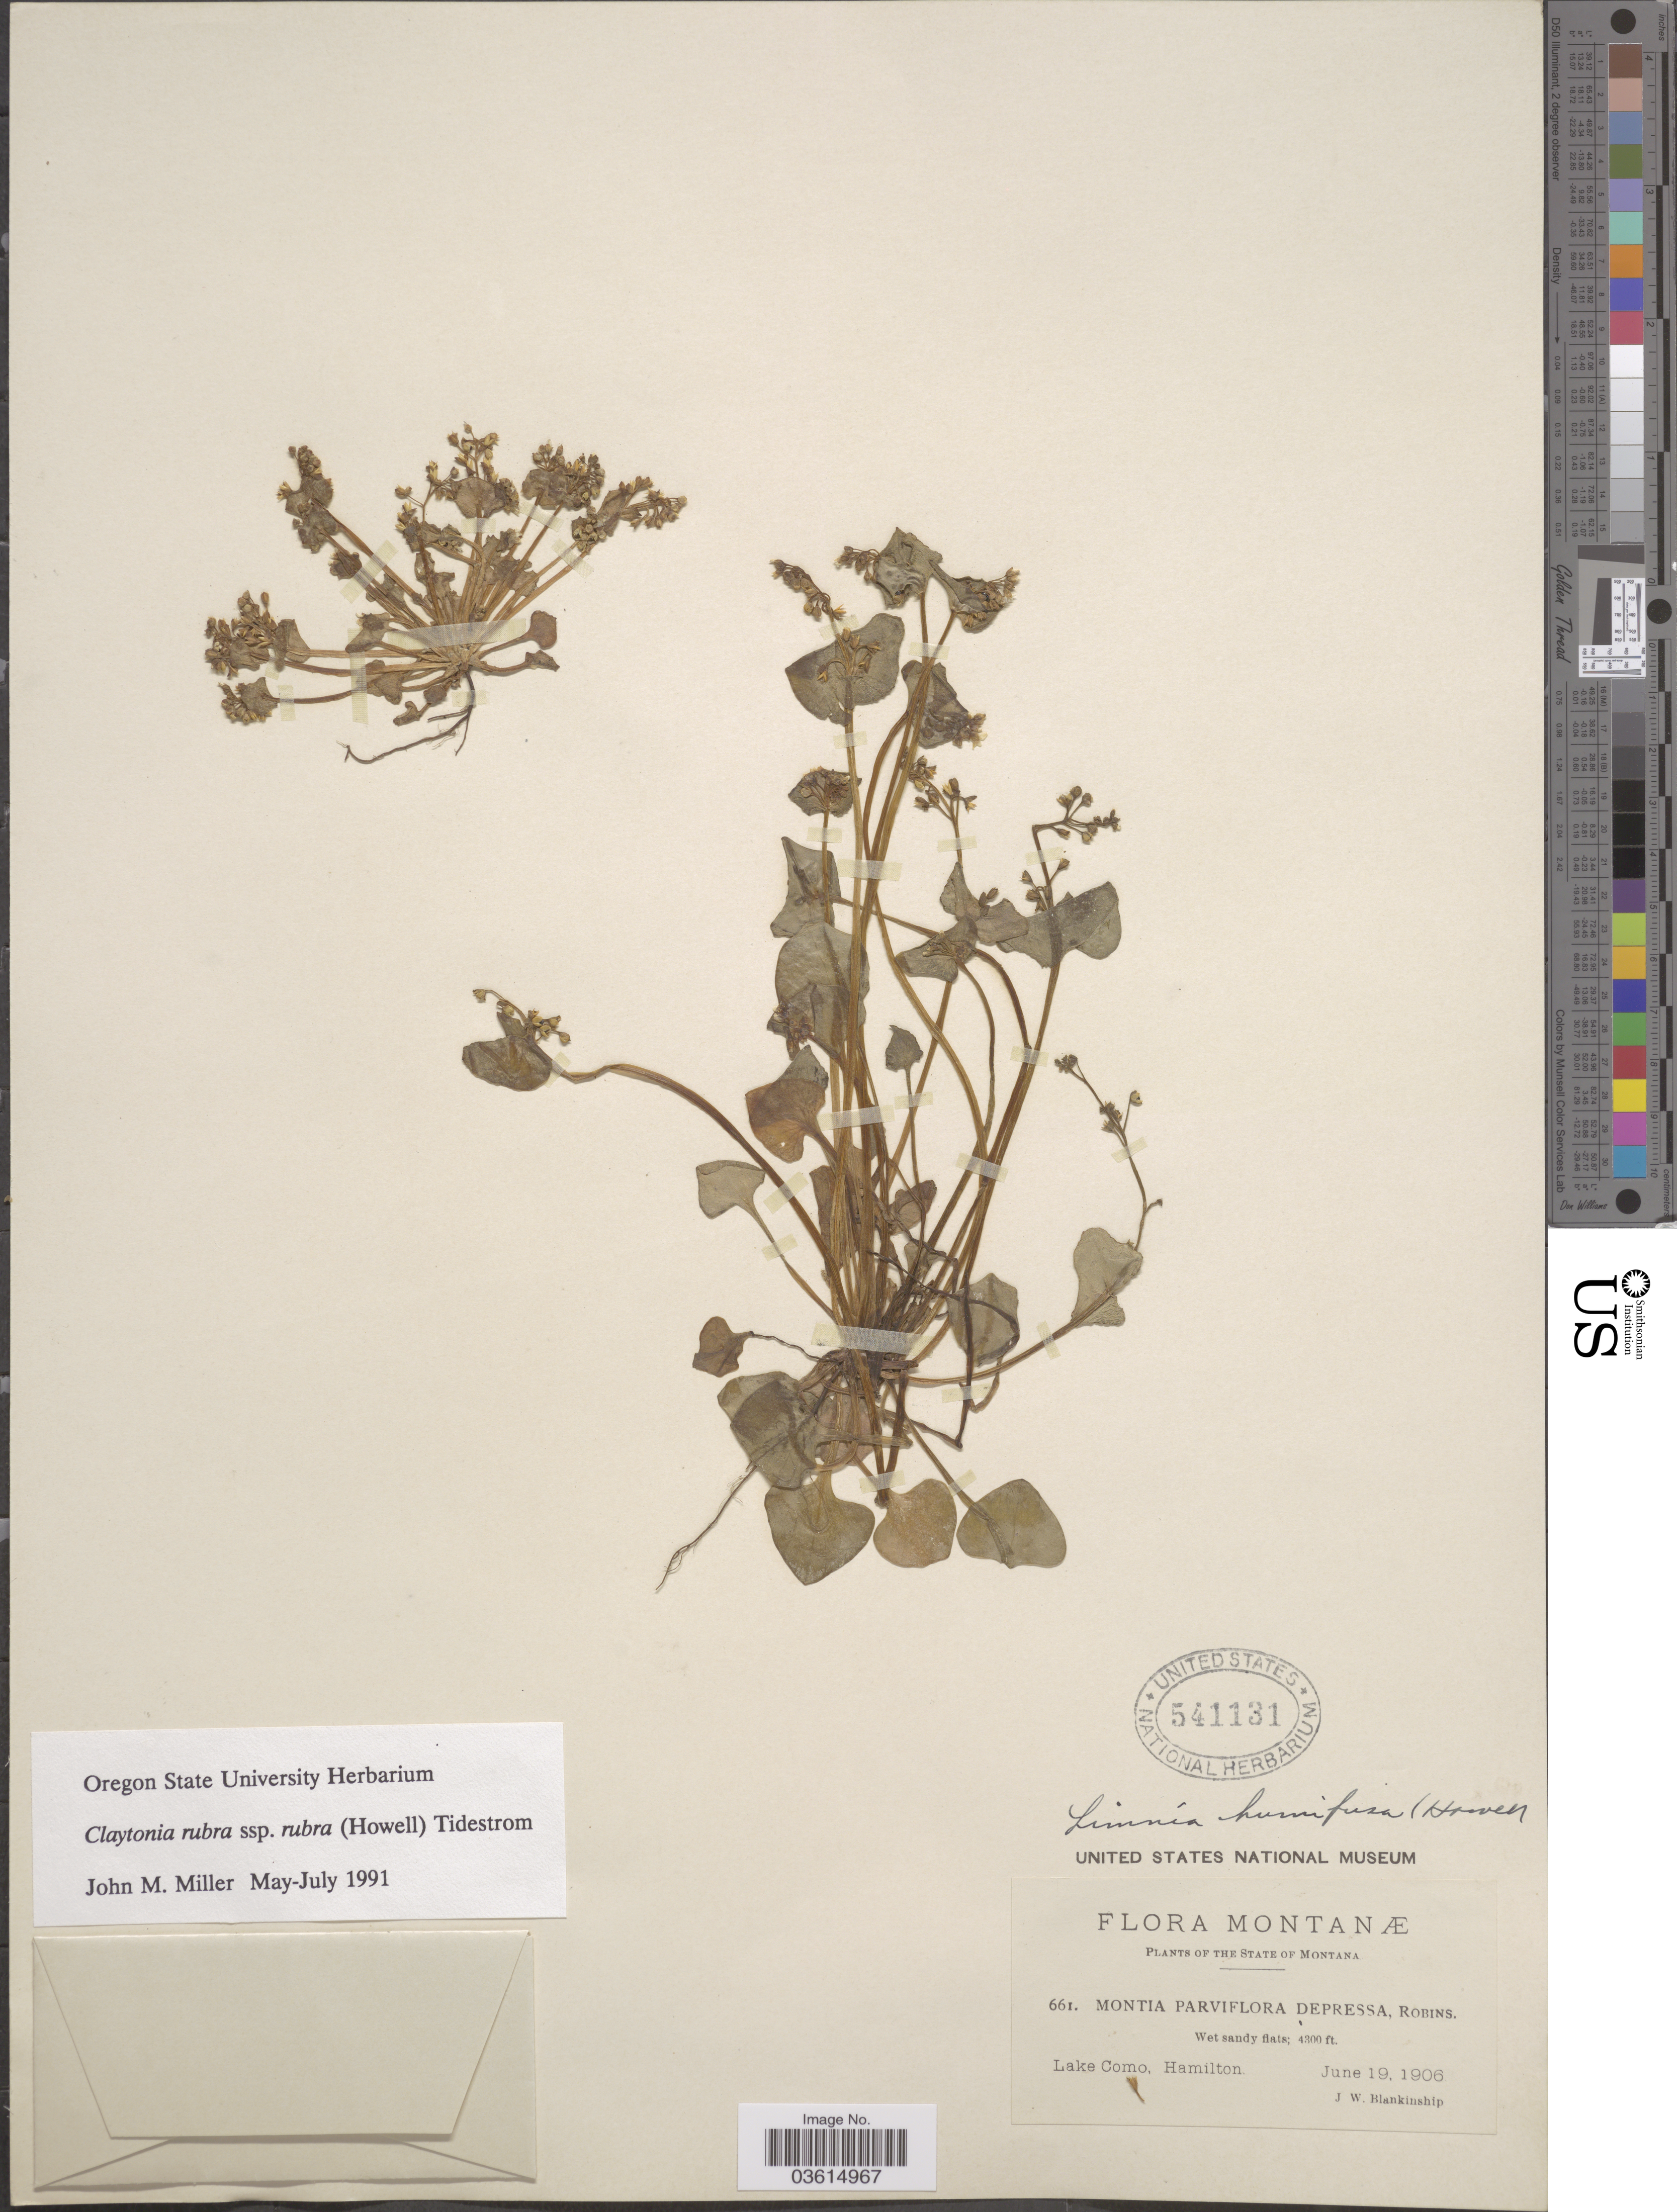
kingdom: Plantae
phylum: Tracheophyta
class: Magnoliopsida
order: Caryophyllales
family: Montiaceae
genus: Claytonia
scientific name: Claytonia rubra subsp. rubra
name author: (Howell) Tidestr.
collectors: J. W. Blankinship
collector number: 661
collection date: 1906-06-19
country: United States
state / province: Montana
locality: Lake Como, Hamilton.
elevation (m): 1311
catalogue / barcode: US 541131